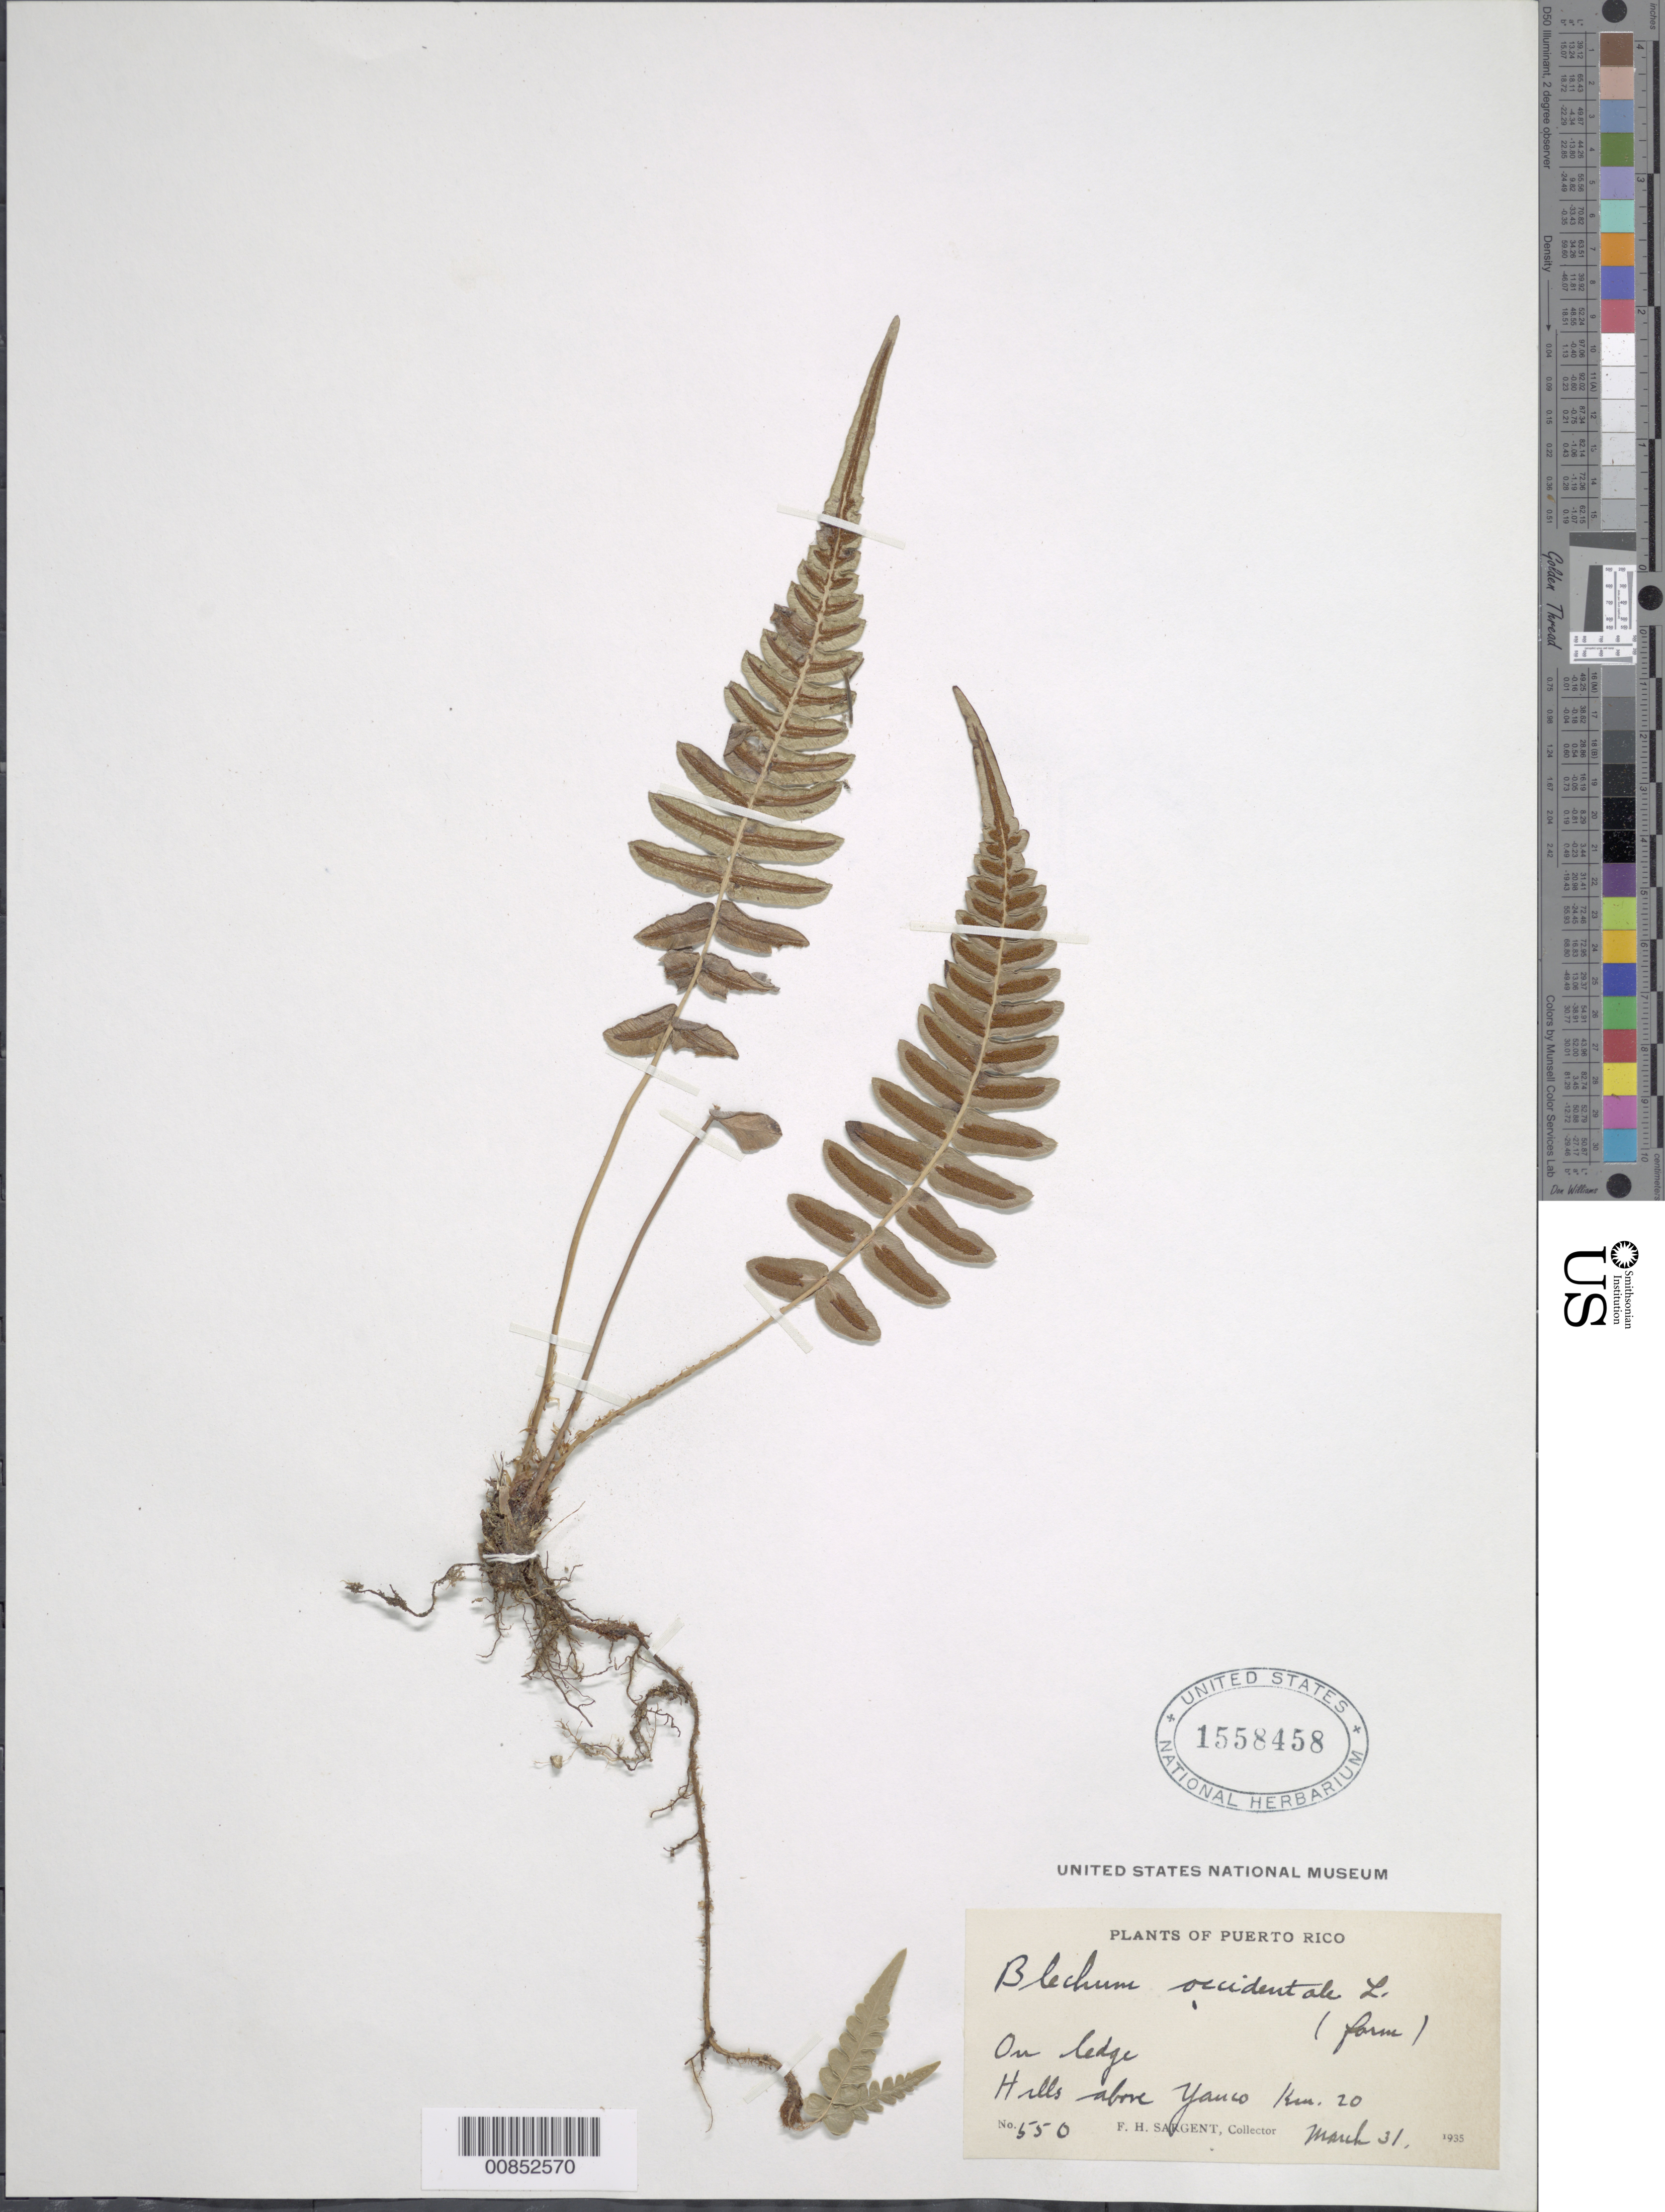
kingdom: Plantae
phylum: Tracheophyta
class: Polypodiopsida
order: Polypodiales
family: Blechnaceae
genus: Blechnum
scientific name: Blechnum occidentale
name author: L.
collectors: F. H. Sargent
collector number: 550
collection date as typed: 31 Mar 1935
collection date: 1935-03-31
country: Puerto Rico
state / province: Yauco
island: Puerto Rico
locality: Yauco, km 20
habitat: Hills, on ledge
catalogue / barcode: US 1558458